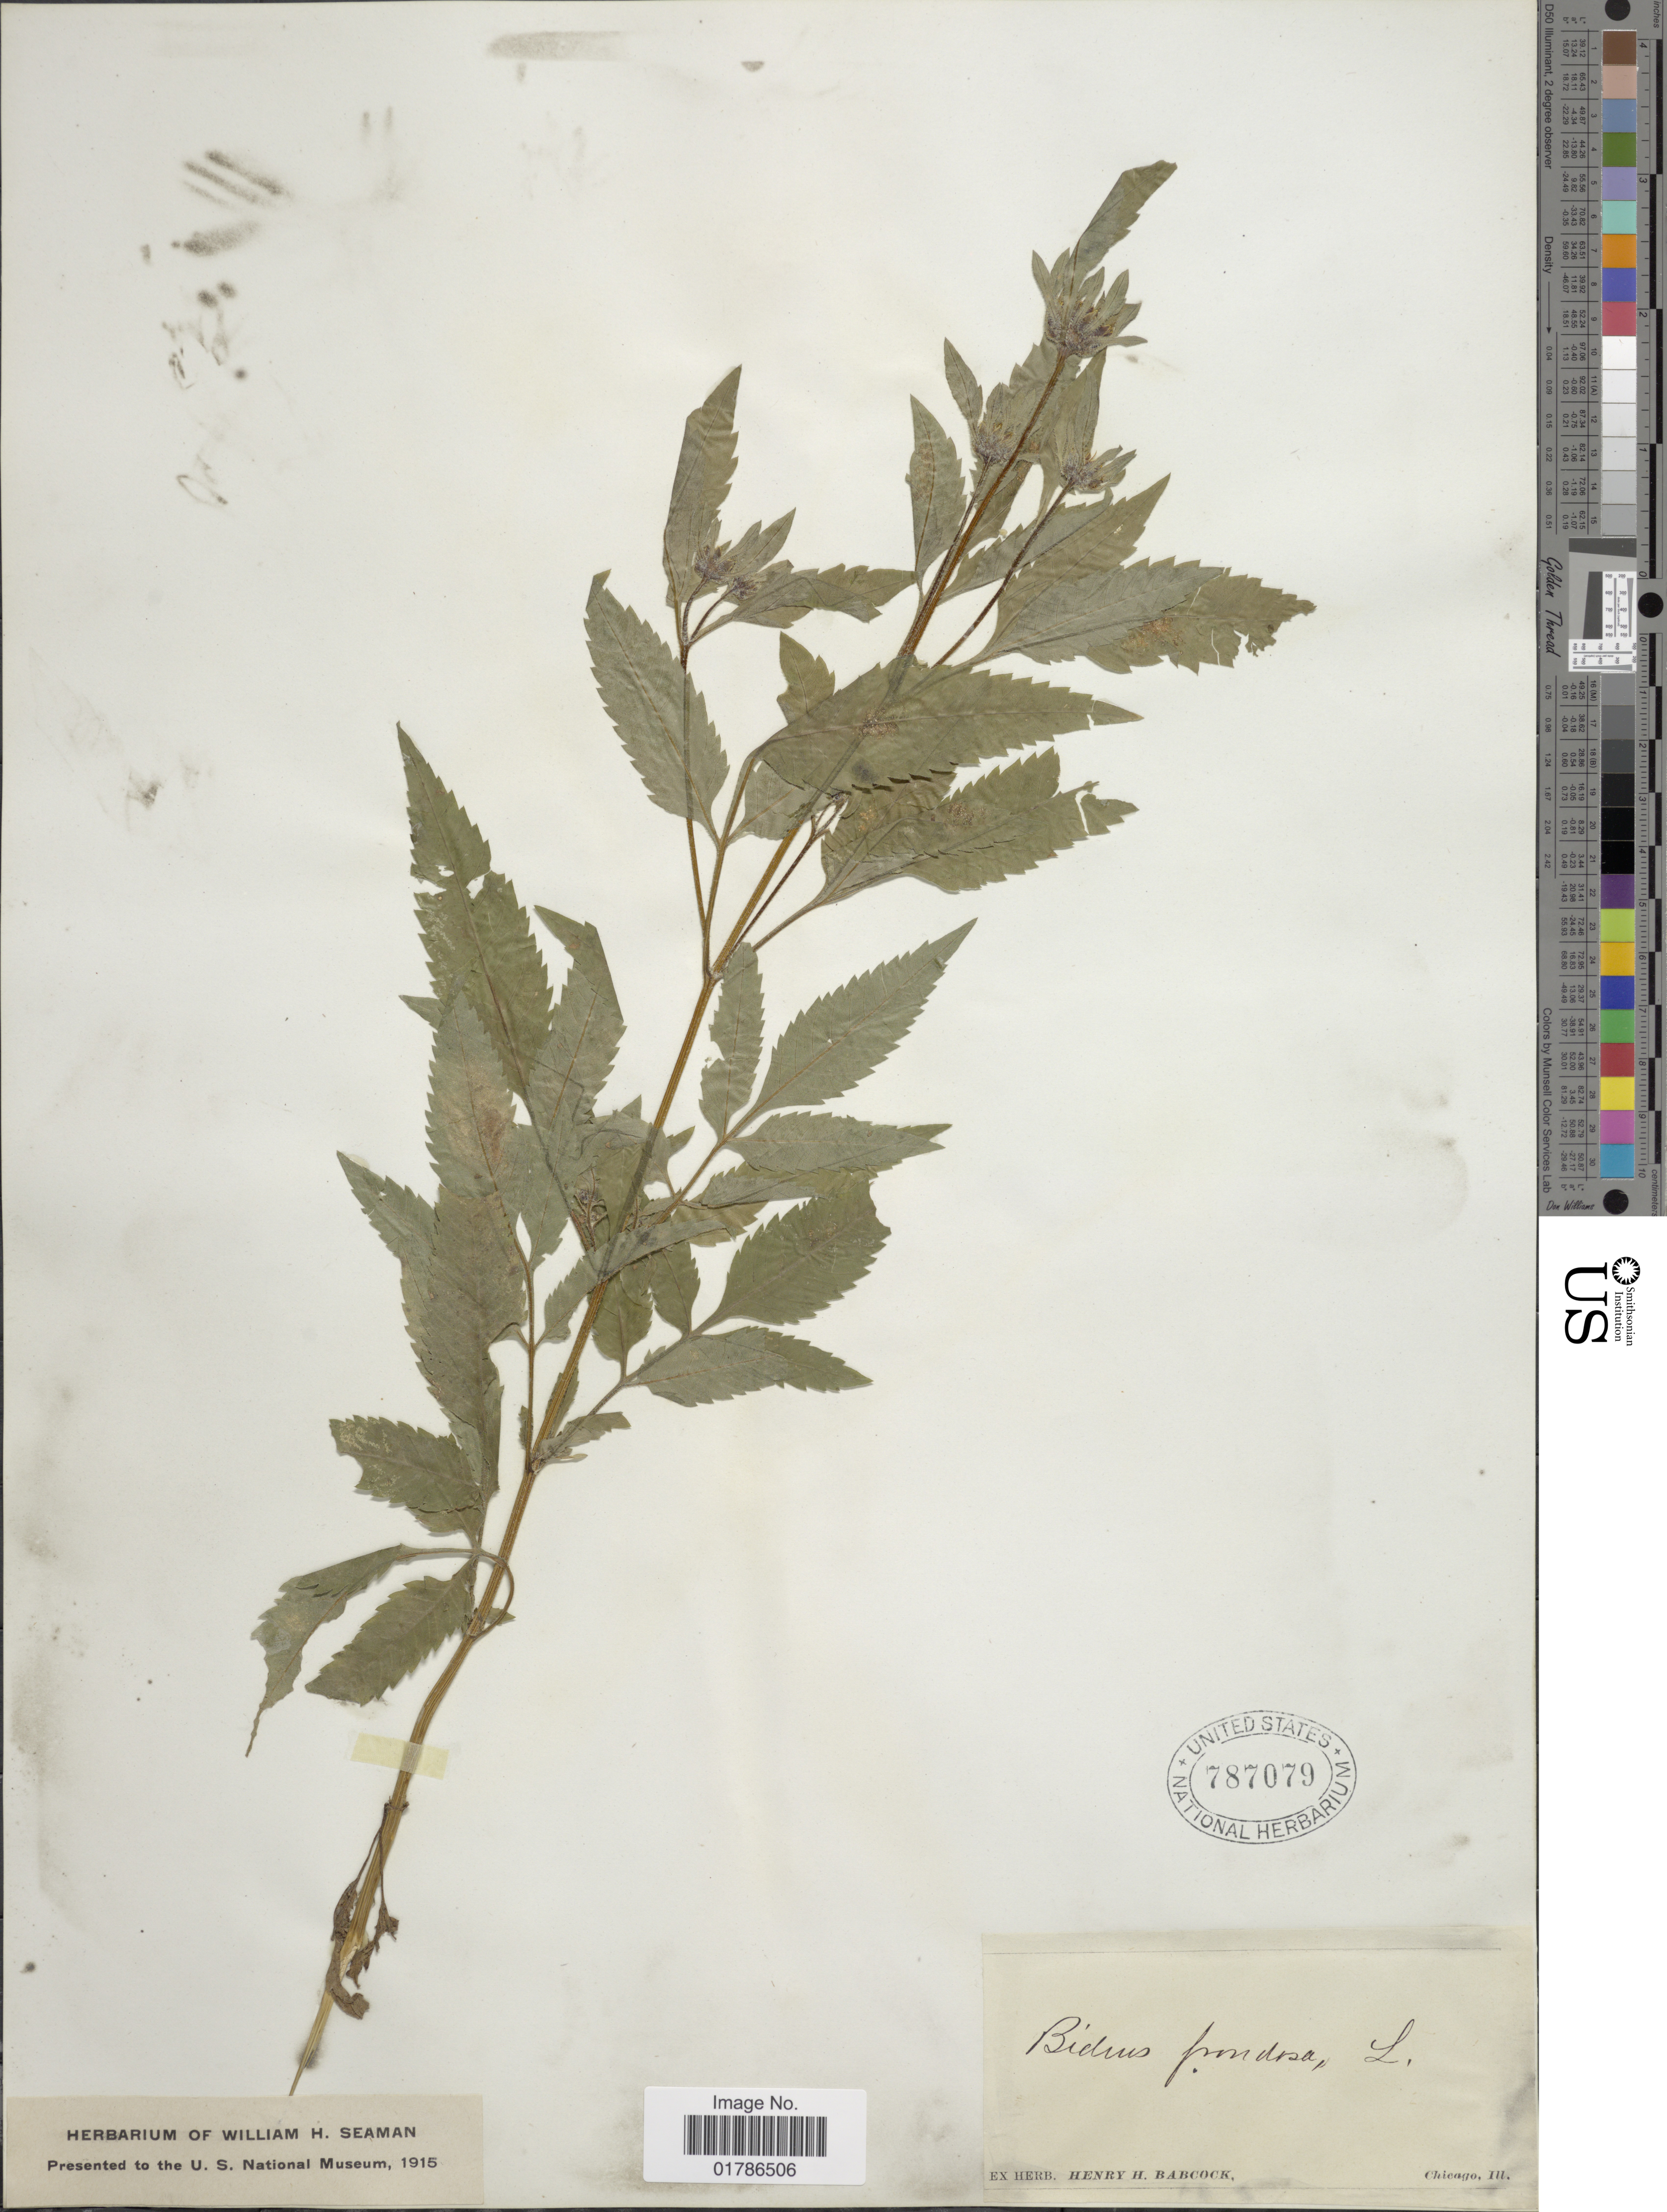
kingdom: Plantae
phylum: Tracheophyta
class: Magnoliopsida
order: Asterales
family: Asteraceae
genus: Bidens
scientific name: Bidens frondosa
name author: L.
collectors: H. Babcock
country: United States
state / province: Illinois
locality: Chicago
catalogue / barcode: US 787079